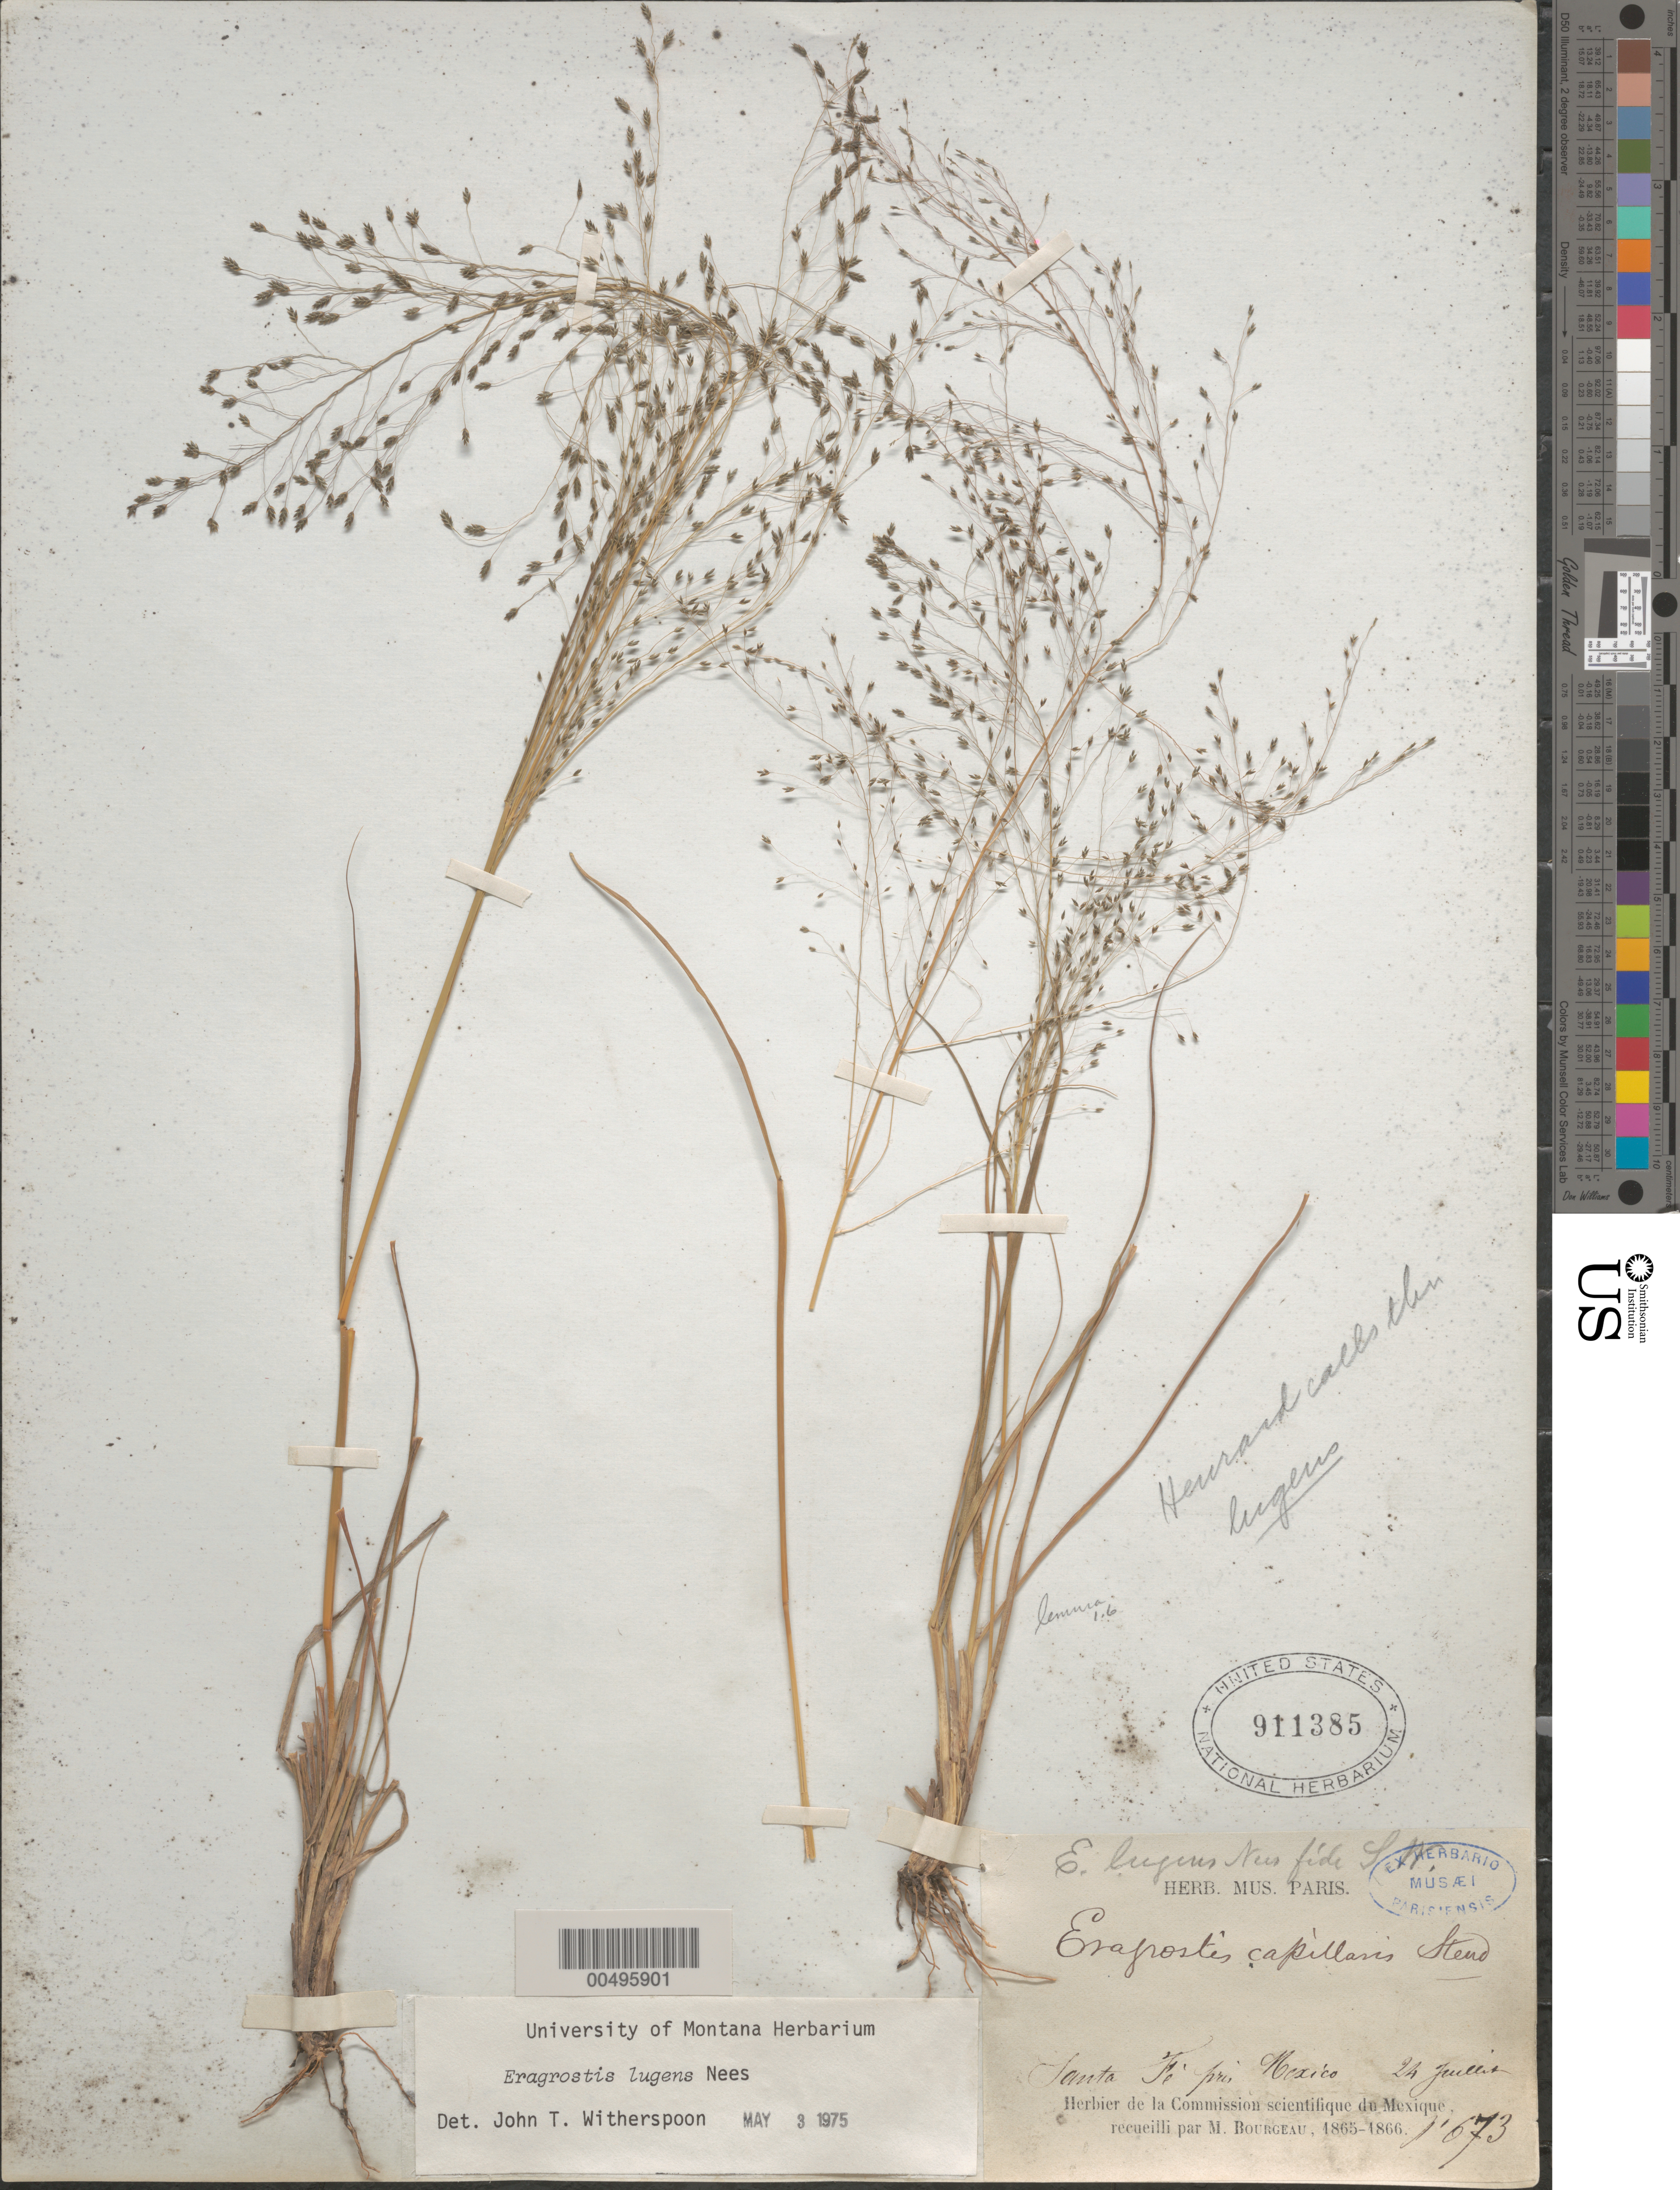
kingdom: Plantae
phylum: Tracheophyta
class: Liliopsida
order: Poales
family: Poaceae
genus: Eragrostis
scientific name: Eragrostis lugens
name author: Nees in Mart.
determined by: Witherspoon, John T.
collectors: E. Bourgeau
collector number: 673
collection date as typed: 24 Jul 1865 or 24 Jul 1866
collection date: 1865-07-24 or 1866-07-24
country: Mexico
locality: Santa Fe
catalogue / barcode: US 911385